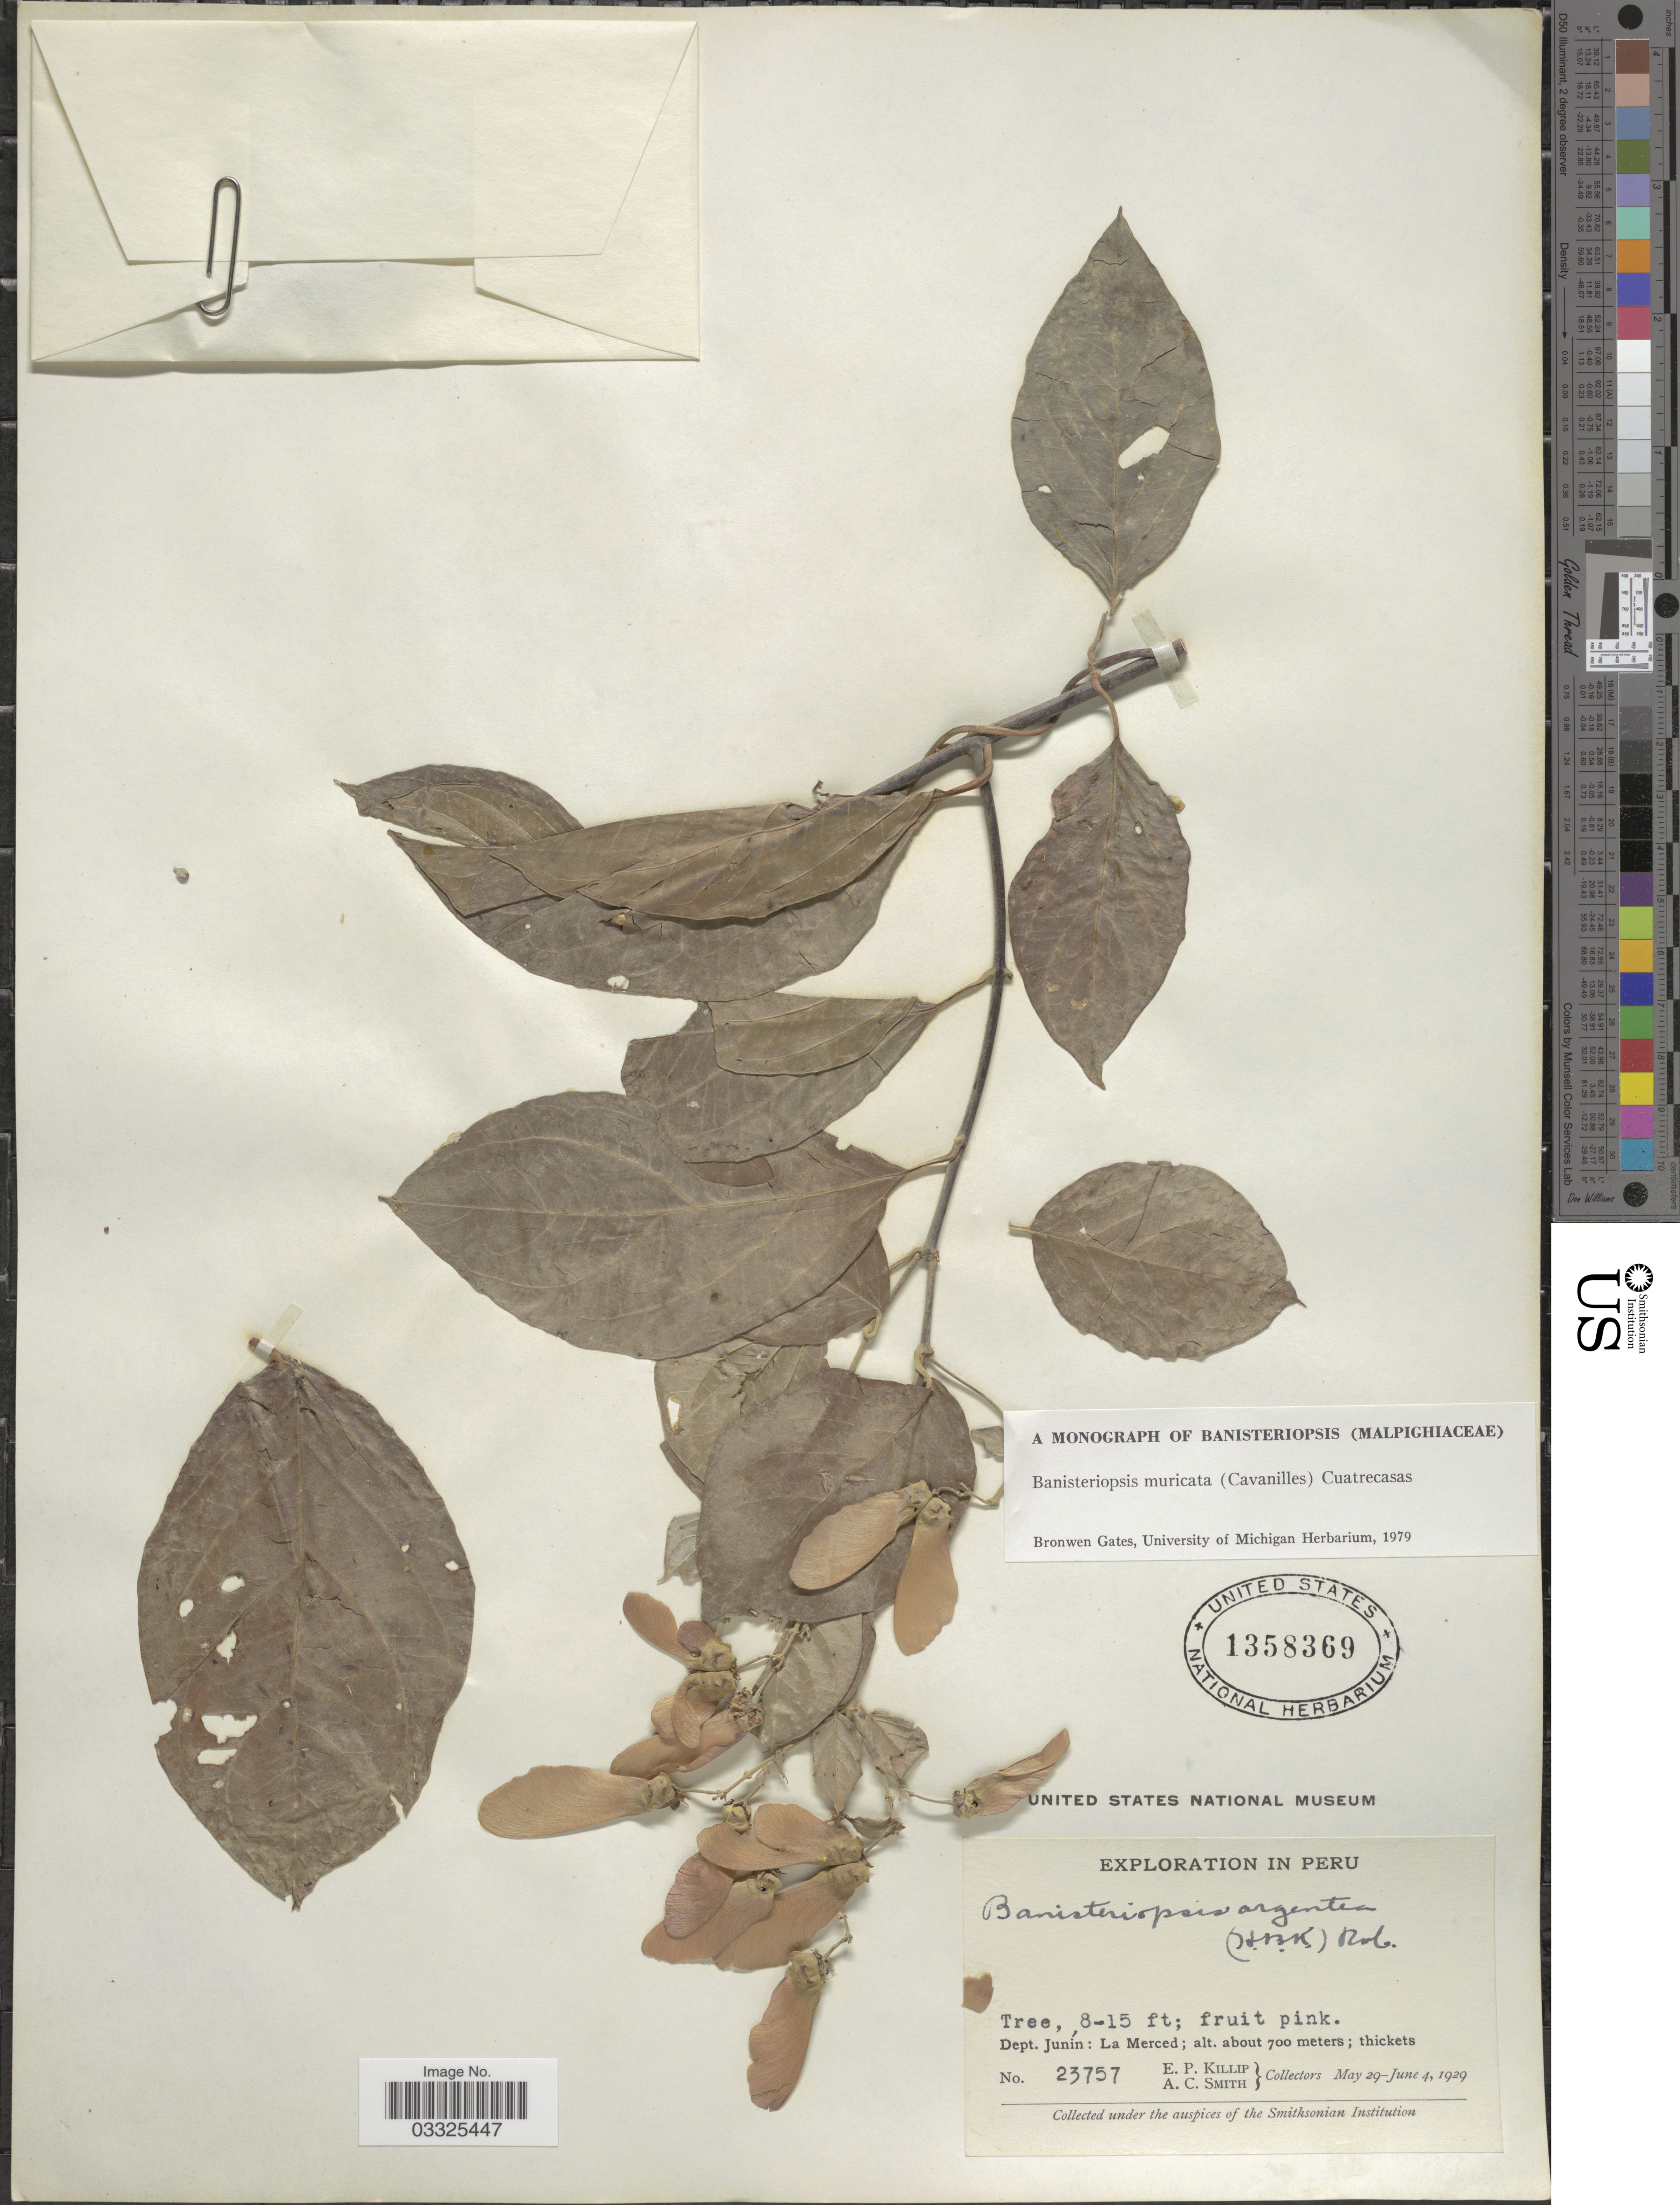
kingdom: Plantae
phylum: Tracheophyta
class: Magnoliopsida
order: Malpighiales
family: Malpighiaceae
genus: Banisteriopsis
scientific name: Banisteriopsis muricata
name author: (Cav.) Cuatrec.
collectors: E. P. Killip & A. C. Smith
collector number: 23757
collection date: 1929-05-29/1929-06-04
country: Peru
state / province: Junín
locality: Dept. Junín: La Merced.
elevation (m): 700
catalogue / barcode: US 1358369